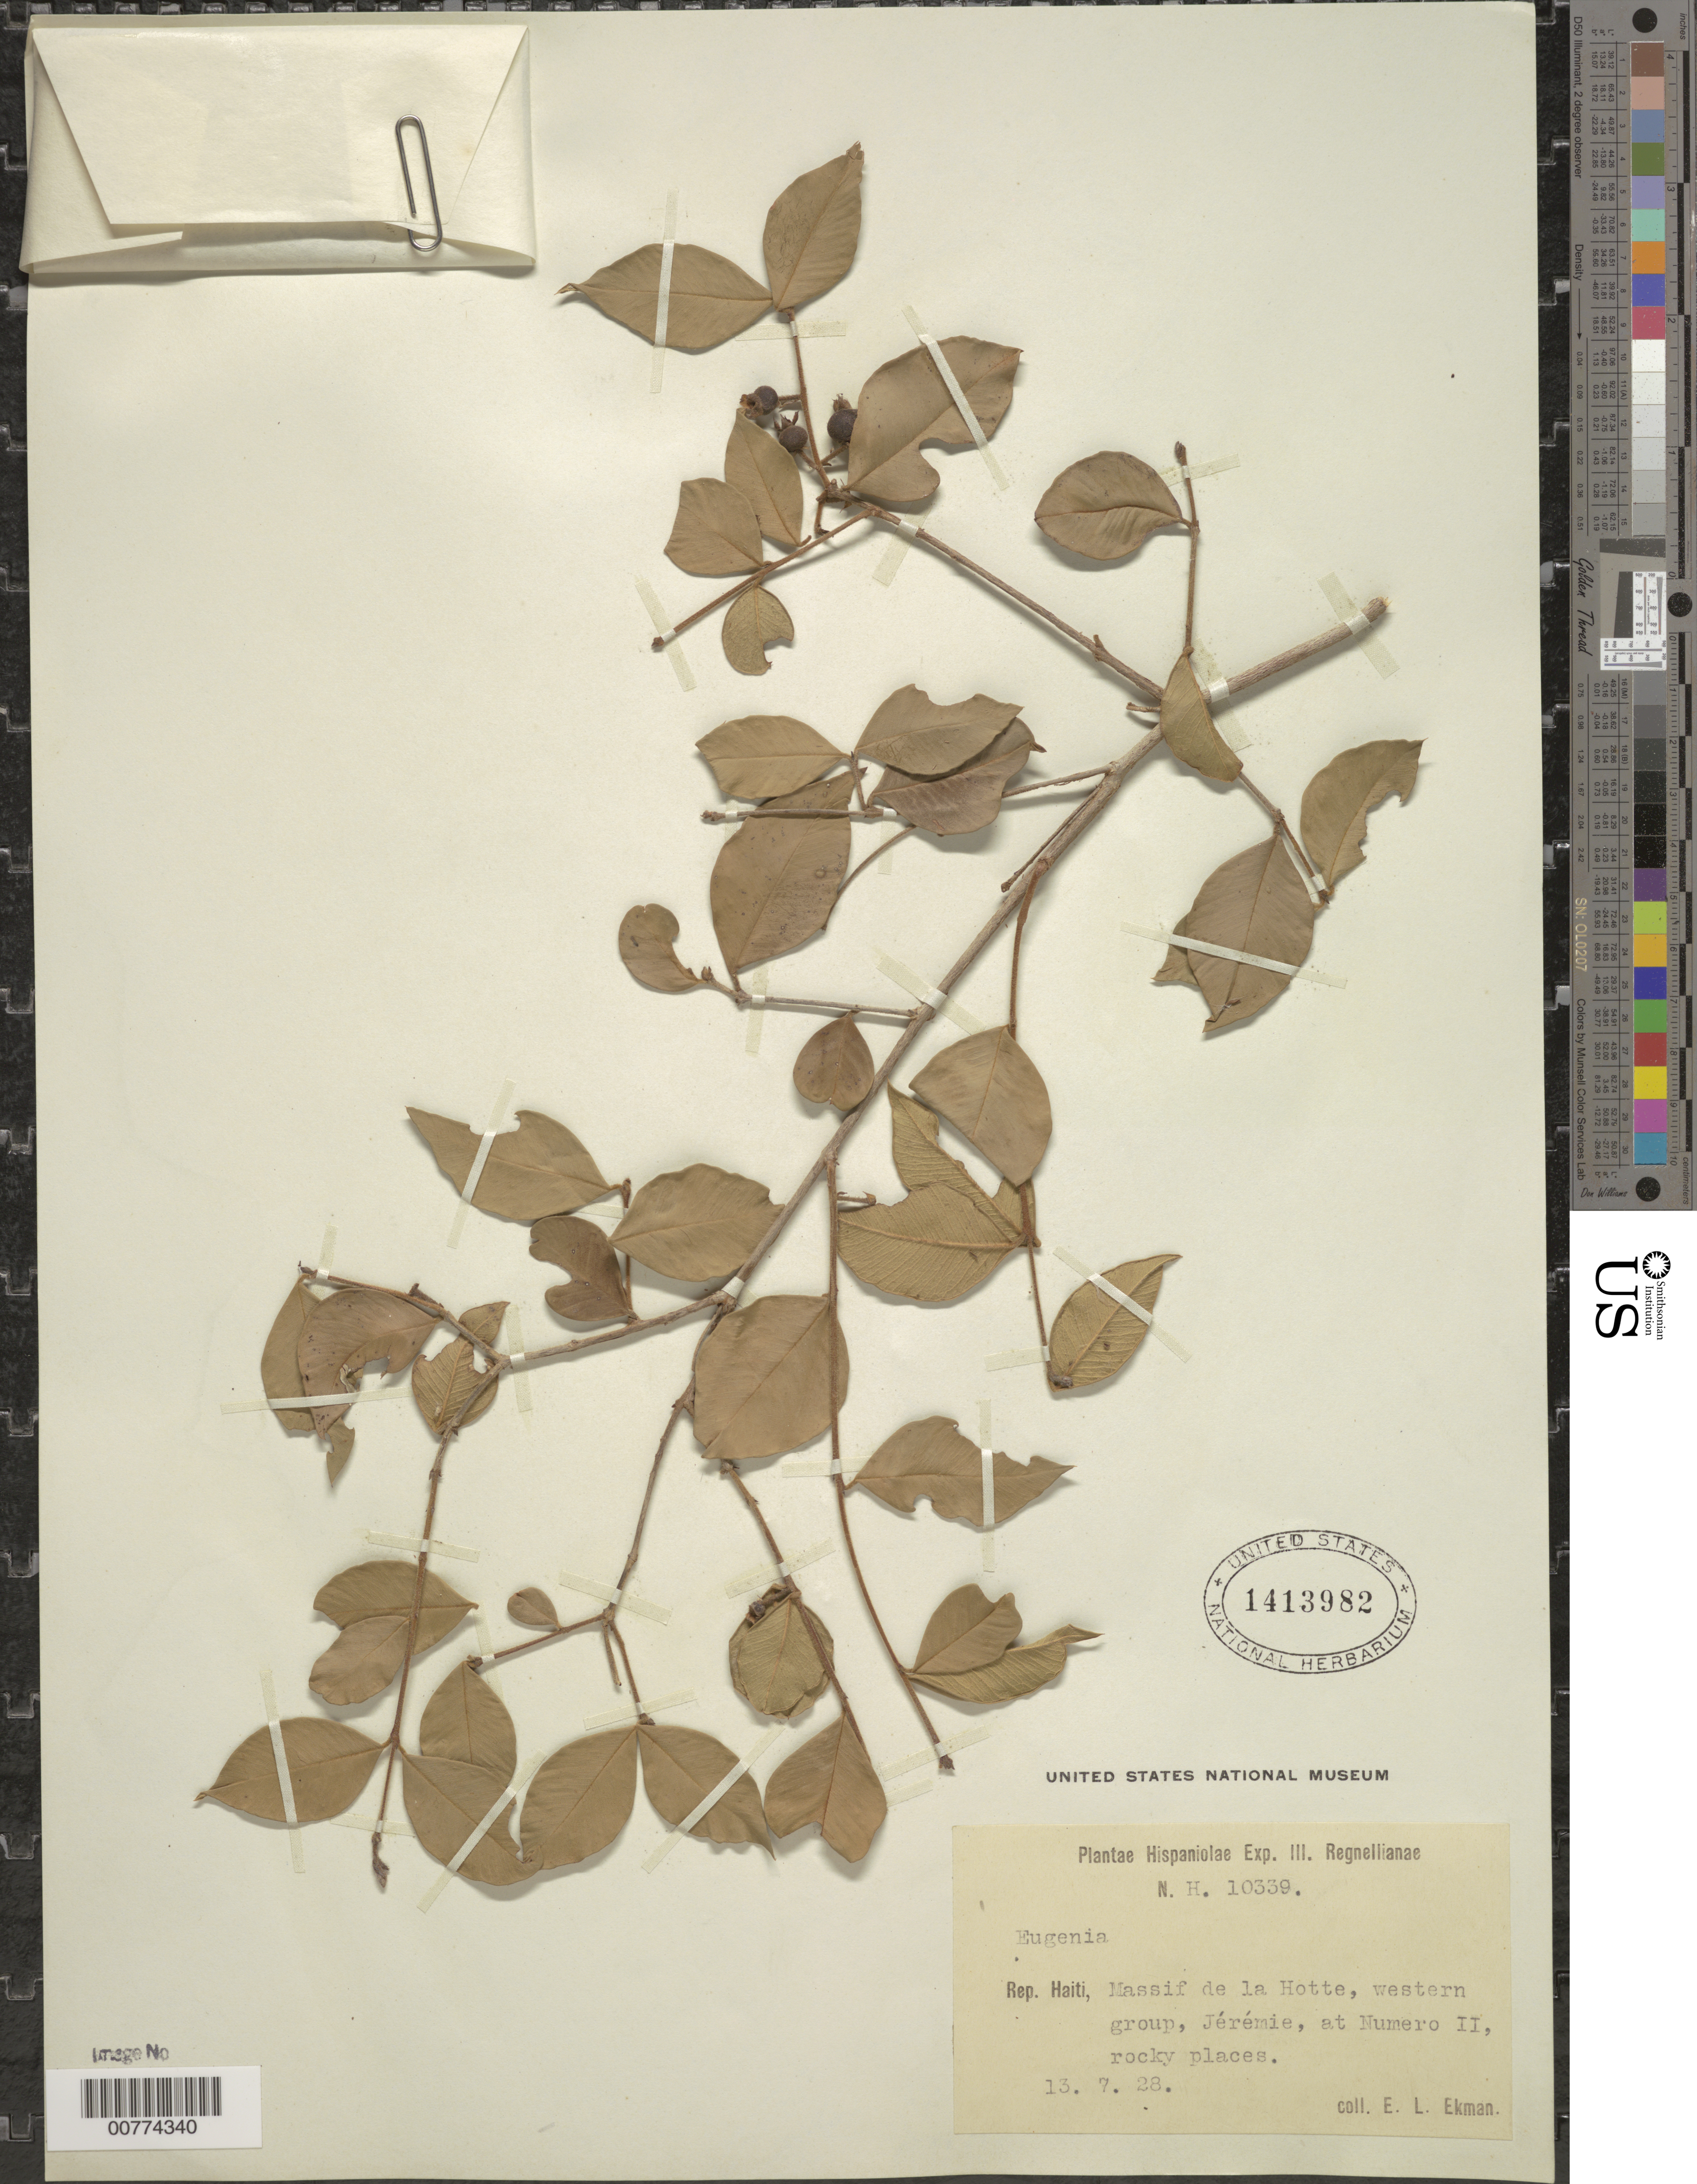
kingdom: Plantae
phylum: Tracheophyta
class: Magnoliopsida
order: Myrtales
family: Myrtaceae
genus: Eugenia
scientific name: Eugenia sp.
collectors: E. L. Ekman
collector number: H 10339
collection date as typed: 13 Jul 1928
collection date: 1928-07-13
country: Haiti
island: Hispaniola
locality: Massif de la Hotte, western group, Jérémie, at Numero II.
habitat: Rocky places.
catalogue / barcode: US 1413982